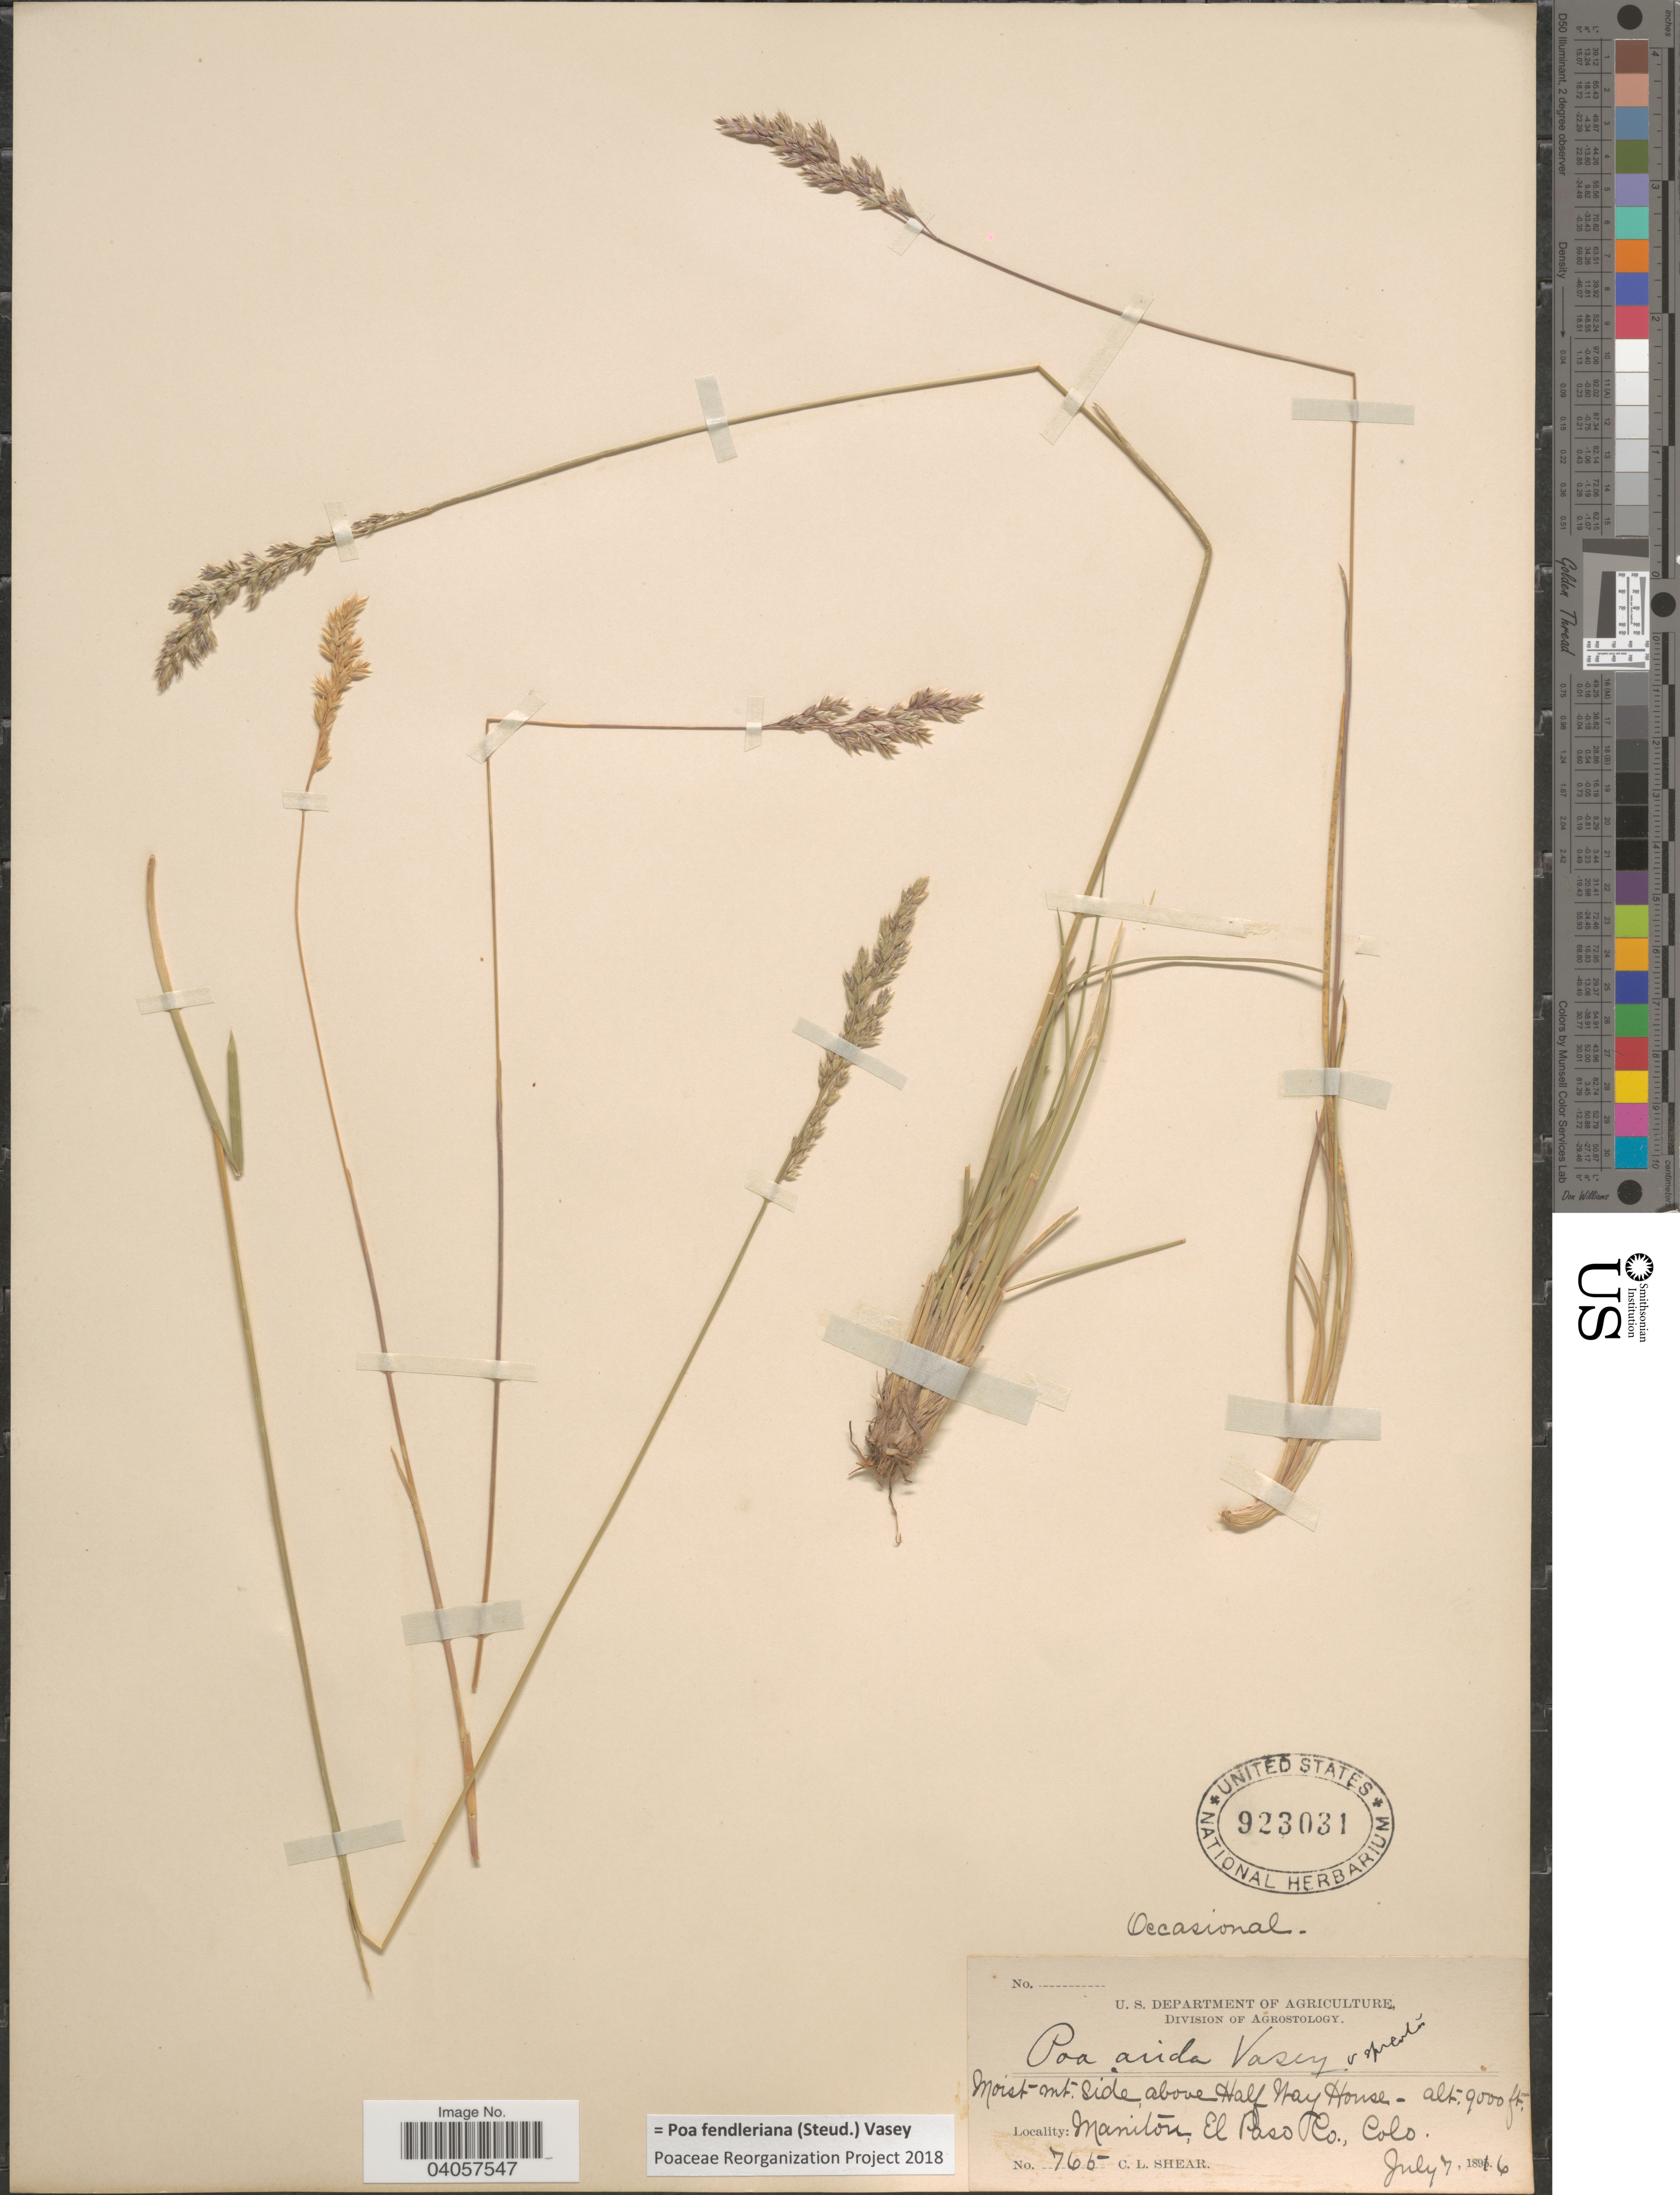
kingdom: Plantae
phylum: Tracheophyta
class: Liliopsida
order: Poales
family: Poaceae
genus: Poa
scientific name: Poa fendleriana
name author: (Steud.) Vasey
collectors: C. L. Shear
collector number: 765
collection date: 1816-07-07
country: United States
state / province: Colorado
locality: Moist Mt. Side, above Half Way House. Manitou, El Paso Co.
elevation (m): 2743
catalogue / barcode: US 923031